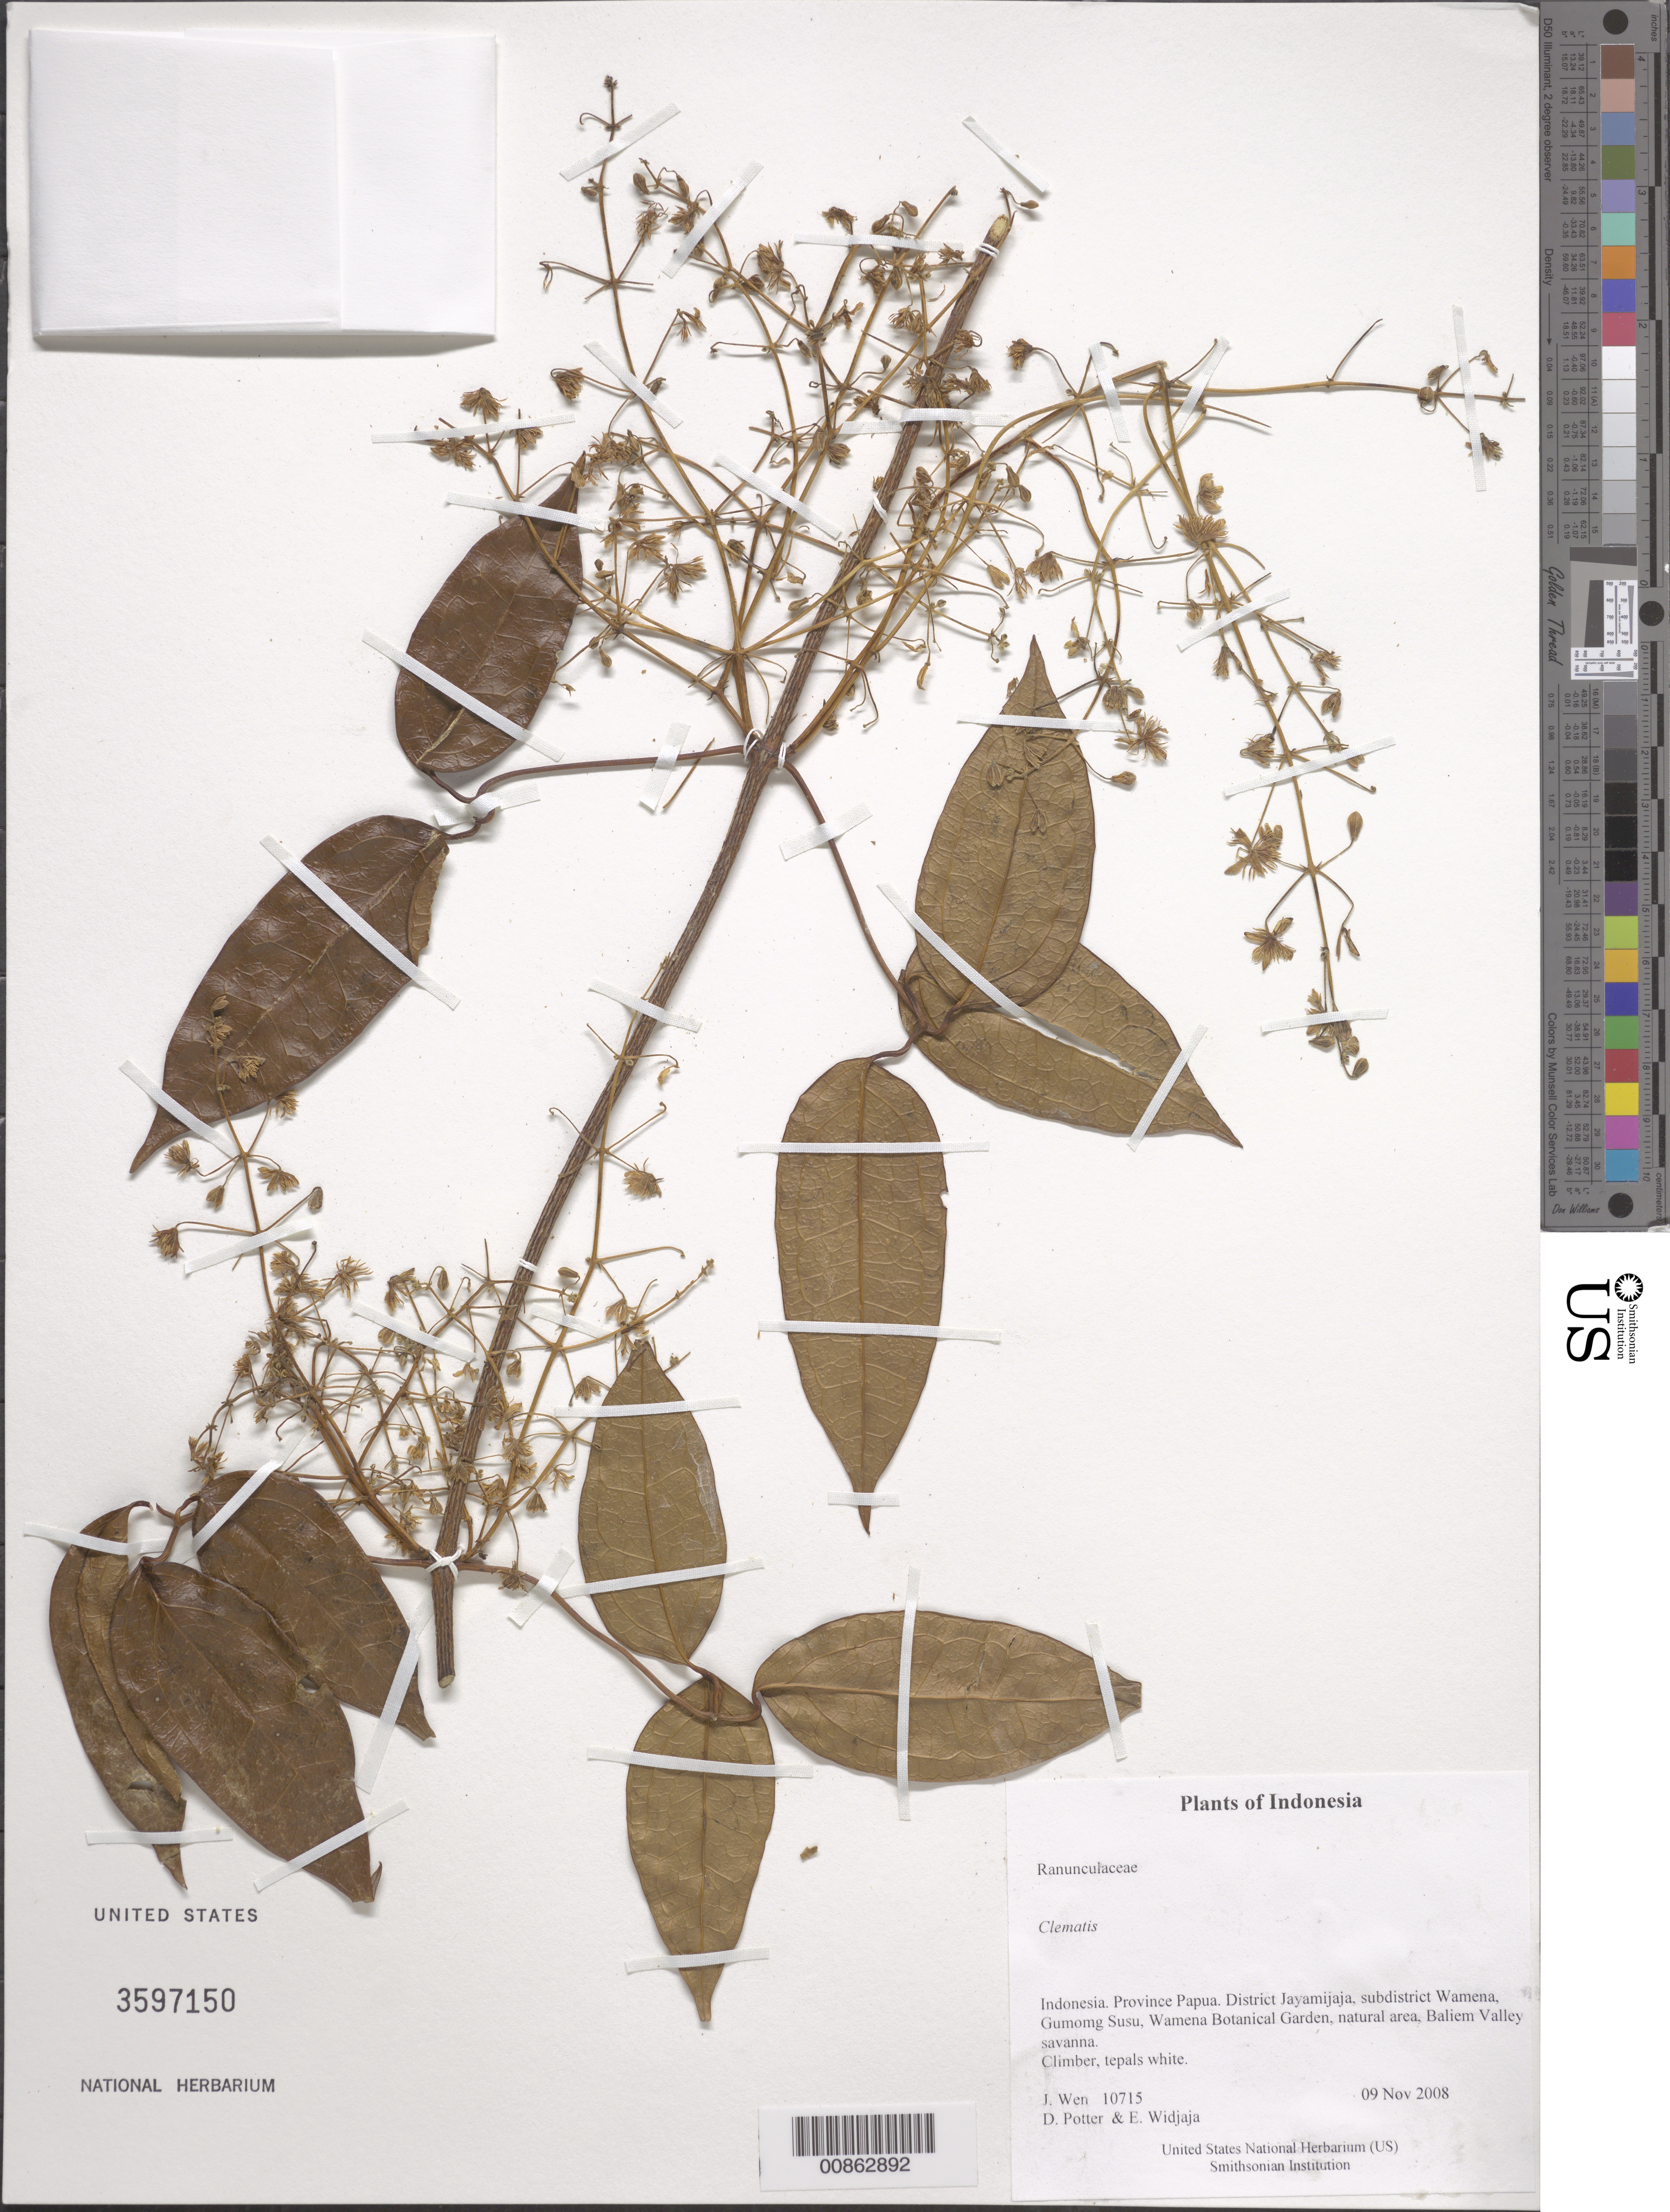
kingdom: Plantae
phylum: Tracheophyta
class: Magnoliopsida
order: Ranunculales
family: Ranunculaceae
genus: Clematis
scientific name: Clematis sp.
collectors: J. Wen, D. Potter & E. A. Widjaja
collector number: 10715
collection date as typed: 09 Nov 2008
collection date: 2008-11-09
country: Indonesia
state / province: Papua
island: New Guinea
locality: District Jayamijaja, subdistrict Wamena, Gumomg Susu, Wamena Botanical Garden, natural area, Baliem Valley savanna. Irian Barat.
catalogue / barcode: US 3597150